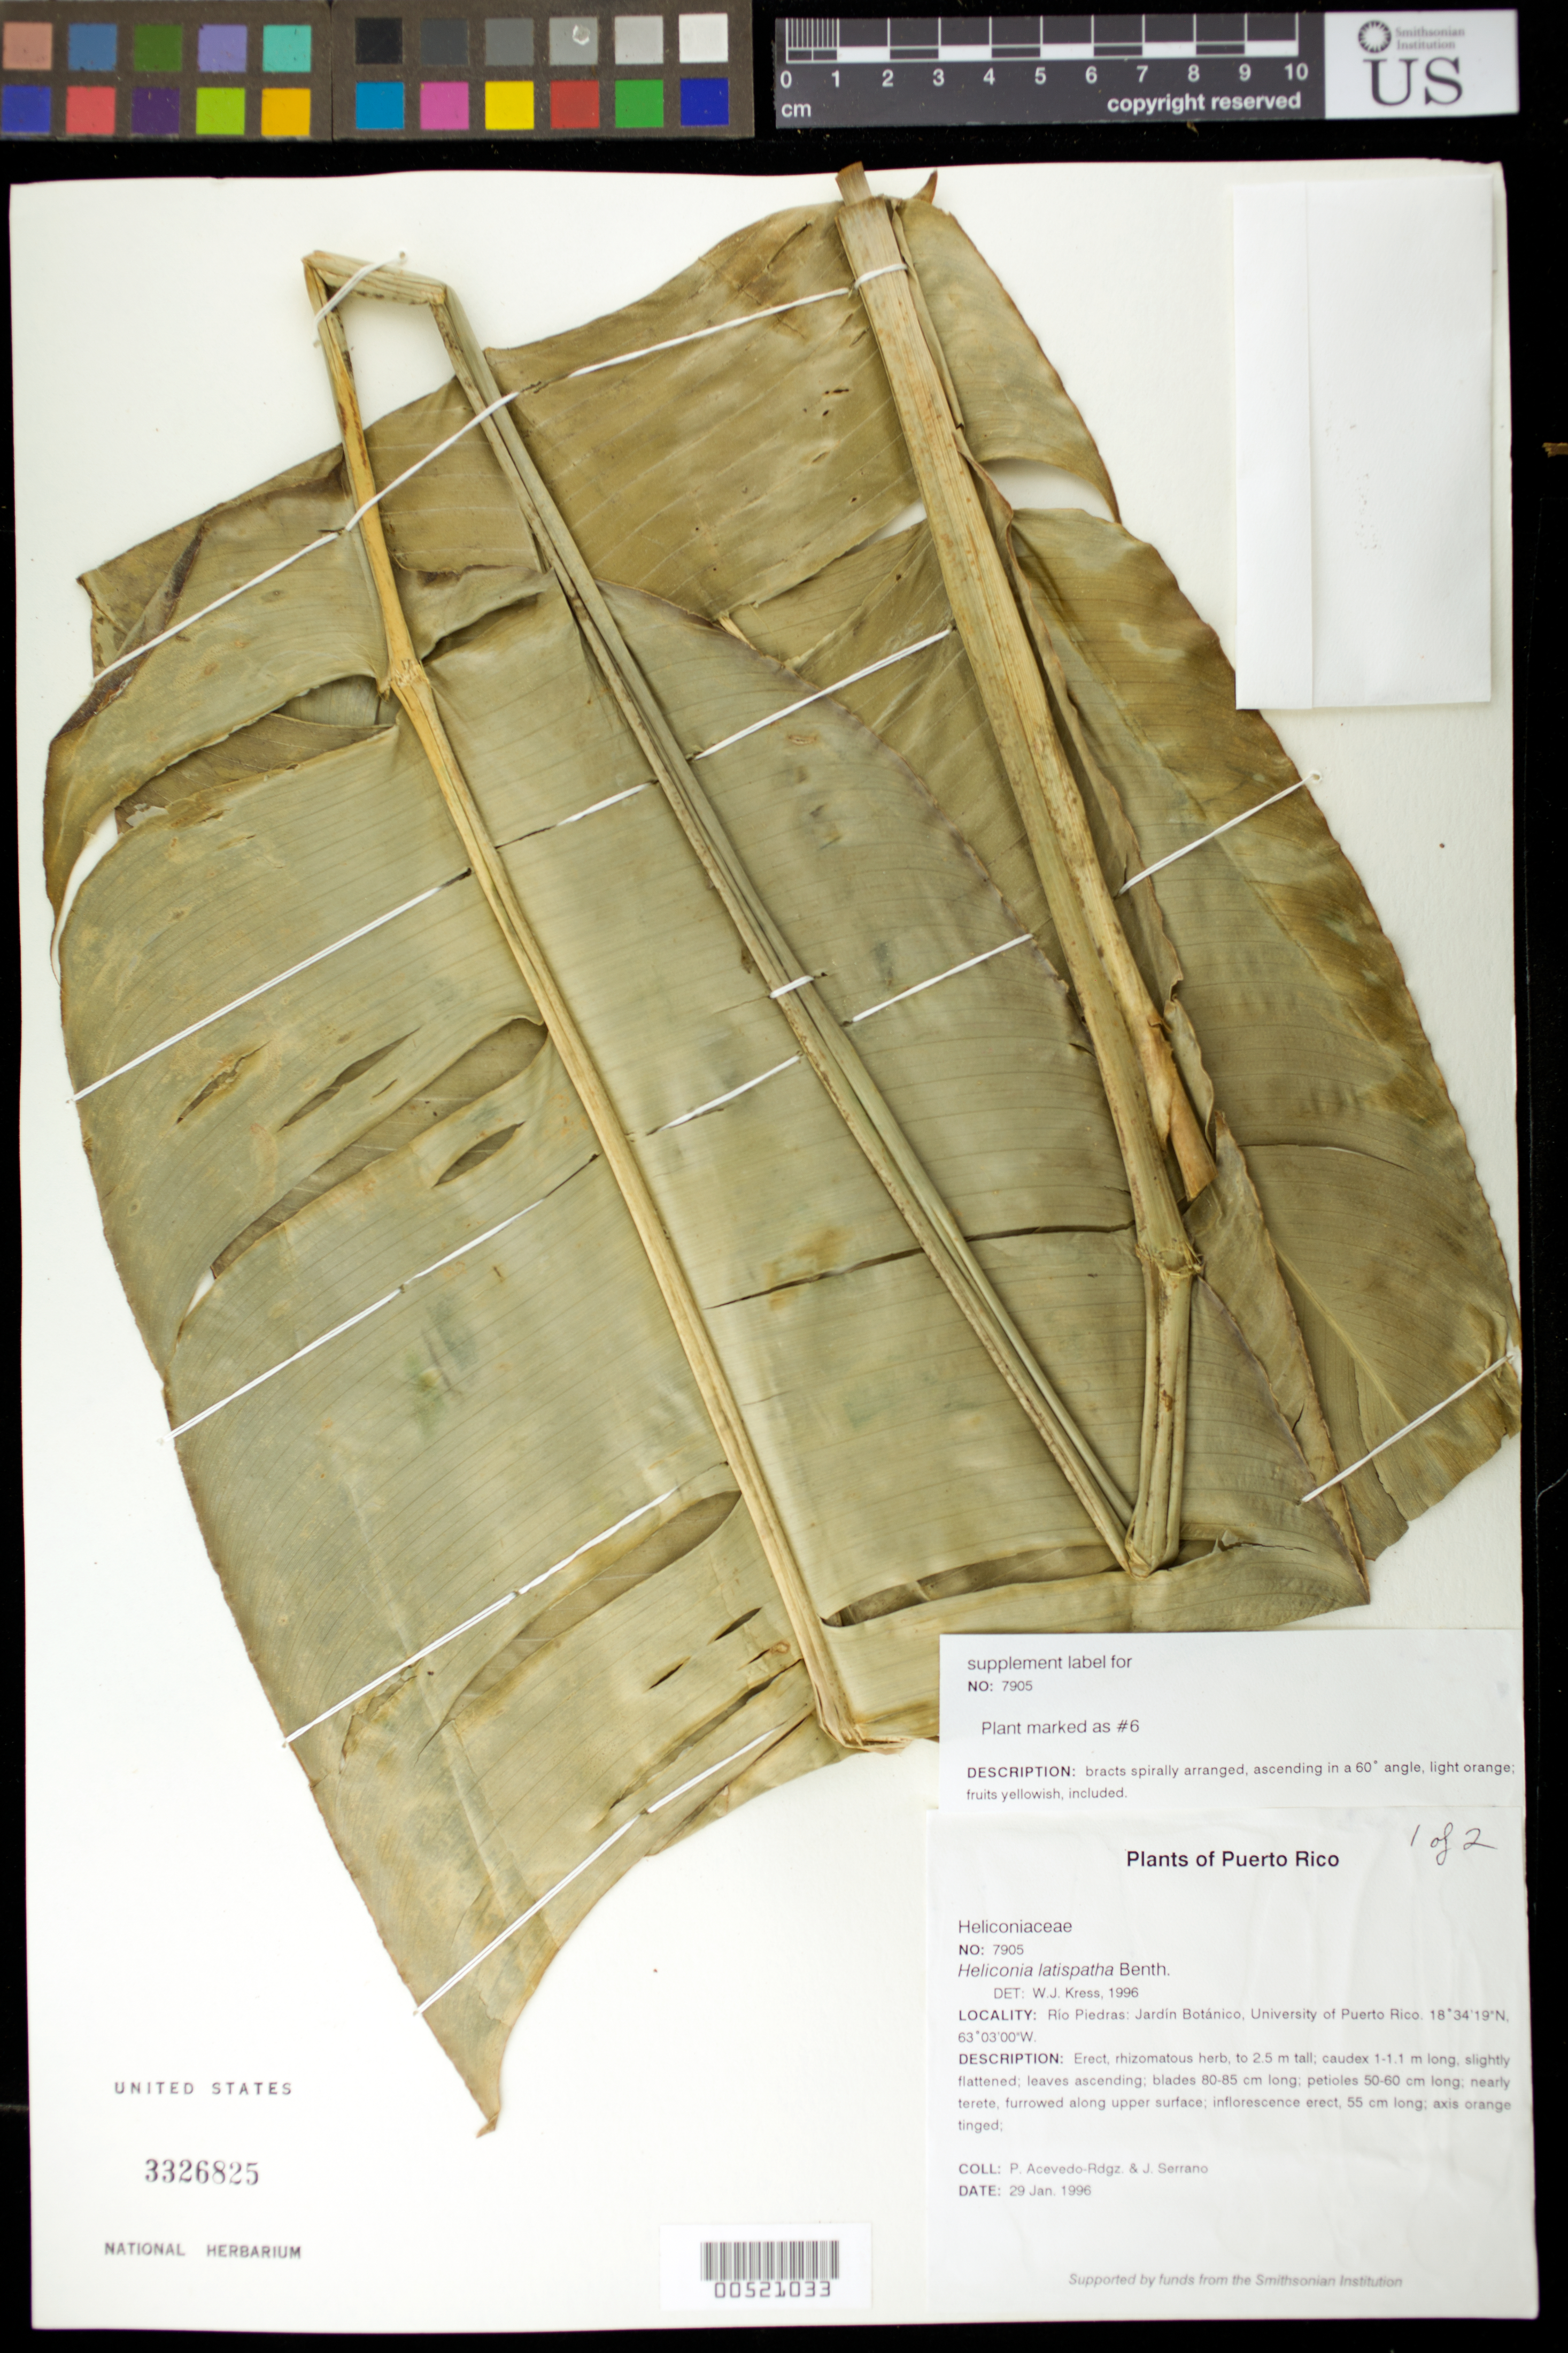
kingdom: Plantae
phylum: Tracheophyta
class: Liliopsida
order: Zingiberales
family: Heliconiaceae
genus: Heliconia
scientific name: Heliconia latispatha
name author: Benth.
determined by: Kress, W. J., (US), Smithsonian Institution - National Museum of Natural History (UNITED STATES)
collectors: P. Acevedo-Rodr. & J. Serrano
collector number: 7905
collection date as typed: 29 Jan 1996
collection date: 1996-01-29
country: Puerto Rico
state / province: San Juan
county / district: Río Piedras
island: Puerto Rico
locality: Río Piedras: Jardín Botánico University of Puerto Rico.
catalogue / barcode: US 3326825